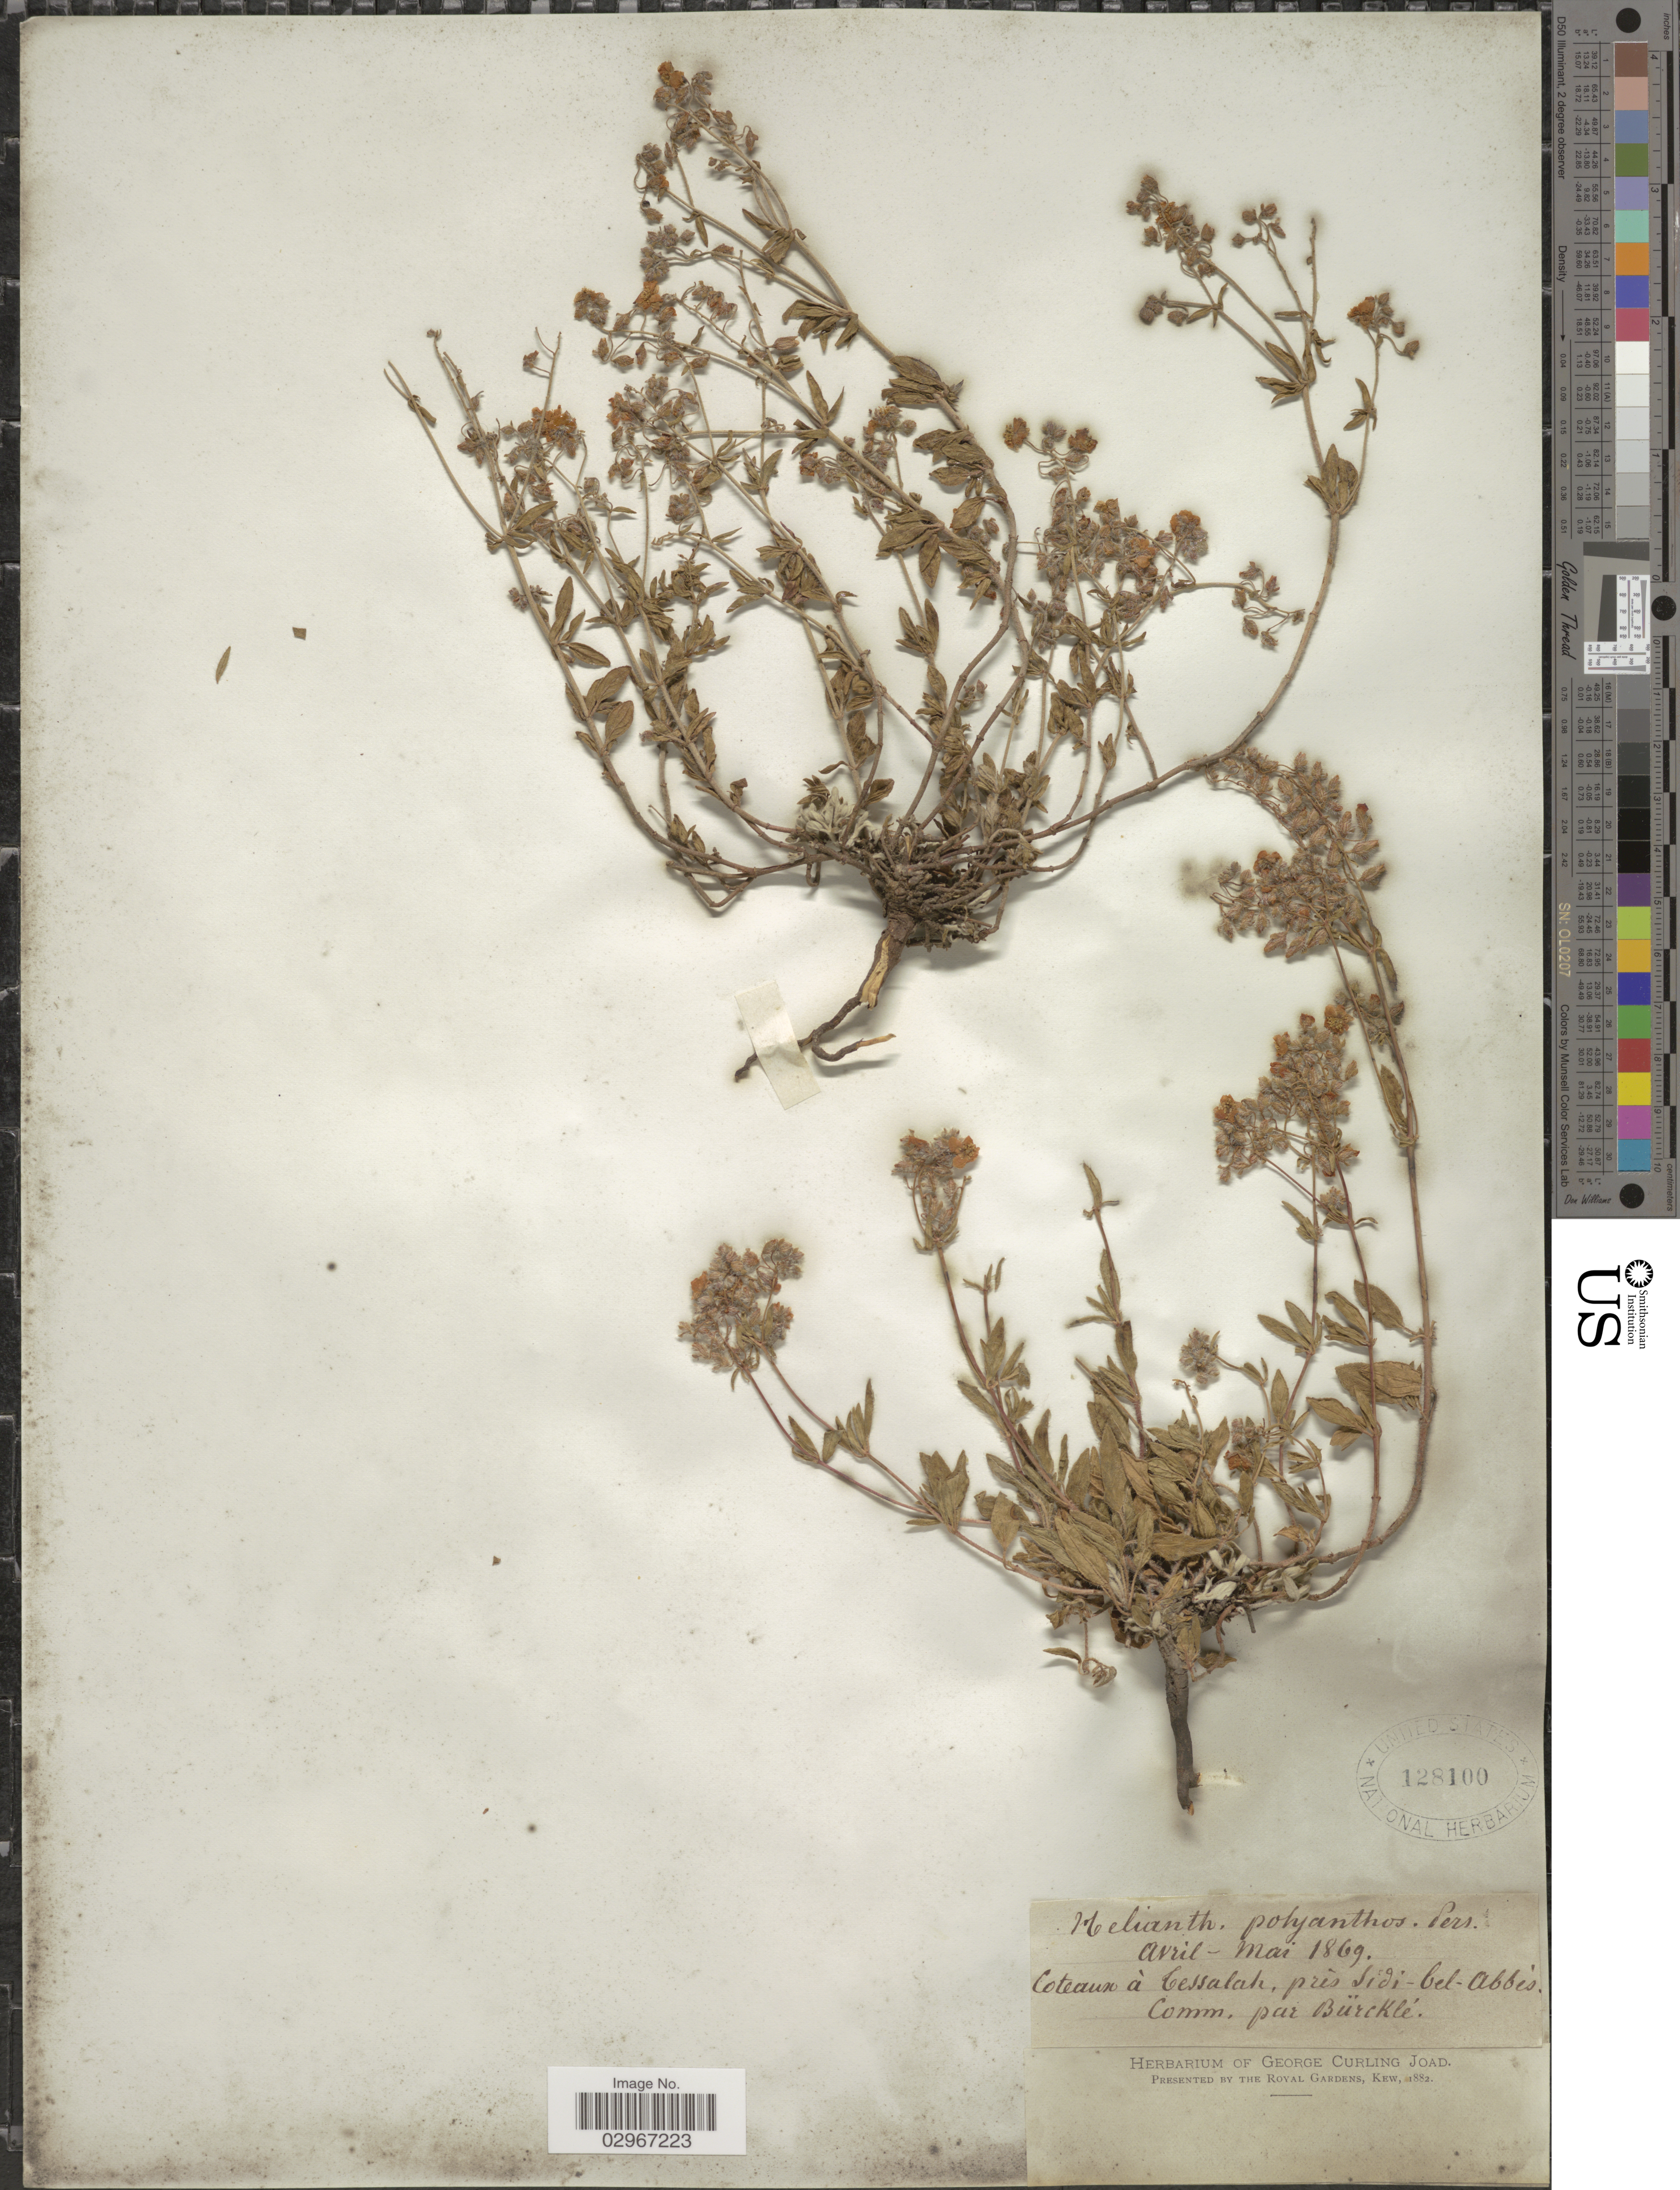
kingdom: Plantae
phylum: Tracheophyta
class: Magnoliopsida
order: Malvales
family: Cistaceae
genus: Helianthemum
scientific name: Helianthemum polyanthum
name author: (Desf.) Pers.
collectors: ex herb. George Curling Joad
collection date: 1869-04/1869-05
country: Algeria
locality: Coteaux á Cessalah, près Sidi-bel-Abbes.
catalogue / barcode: US 128100